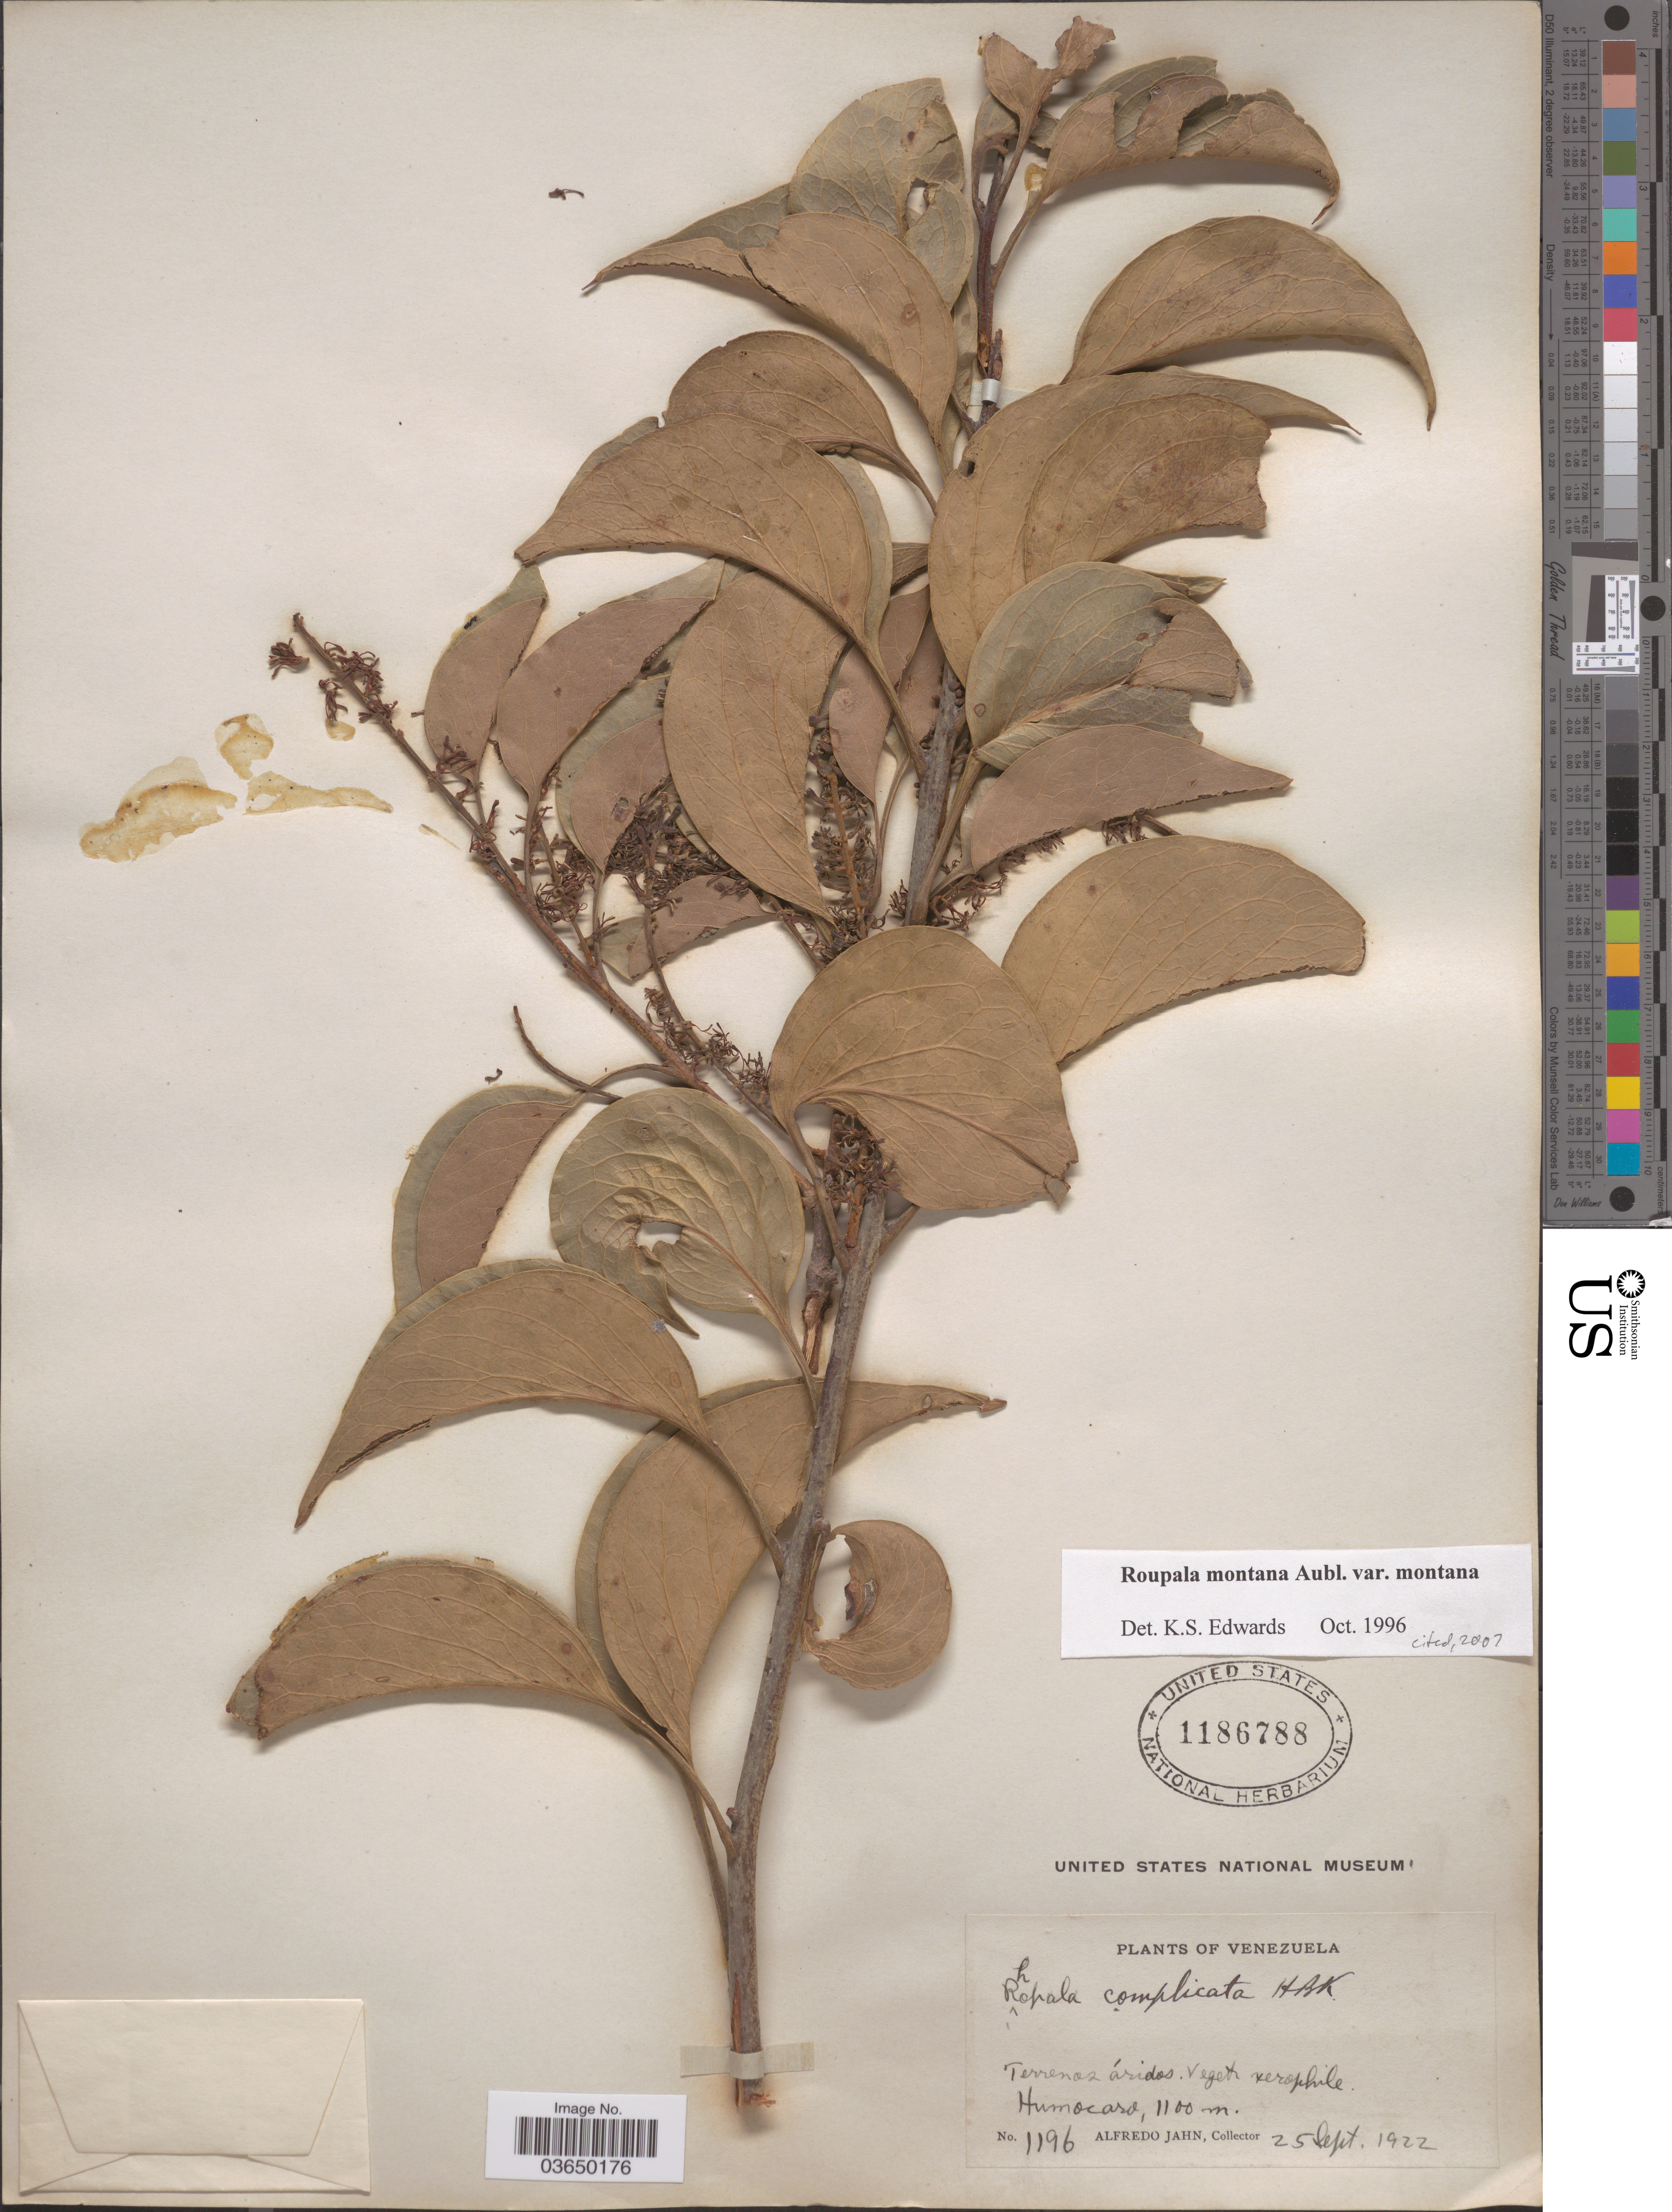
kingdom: Plantae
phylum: Tracheophyta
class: Magnoliopsida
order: Proteales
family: Proteaceae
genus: Roupala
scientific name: Roupala montana var. montana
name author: Aubl.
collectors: A. Jahn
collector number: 1196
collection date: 1922-09-25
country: Venezuela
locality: Humocaro.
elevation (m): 1100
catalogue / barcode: US 1186788